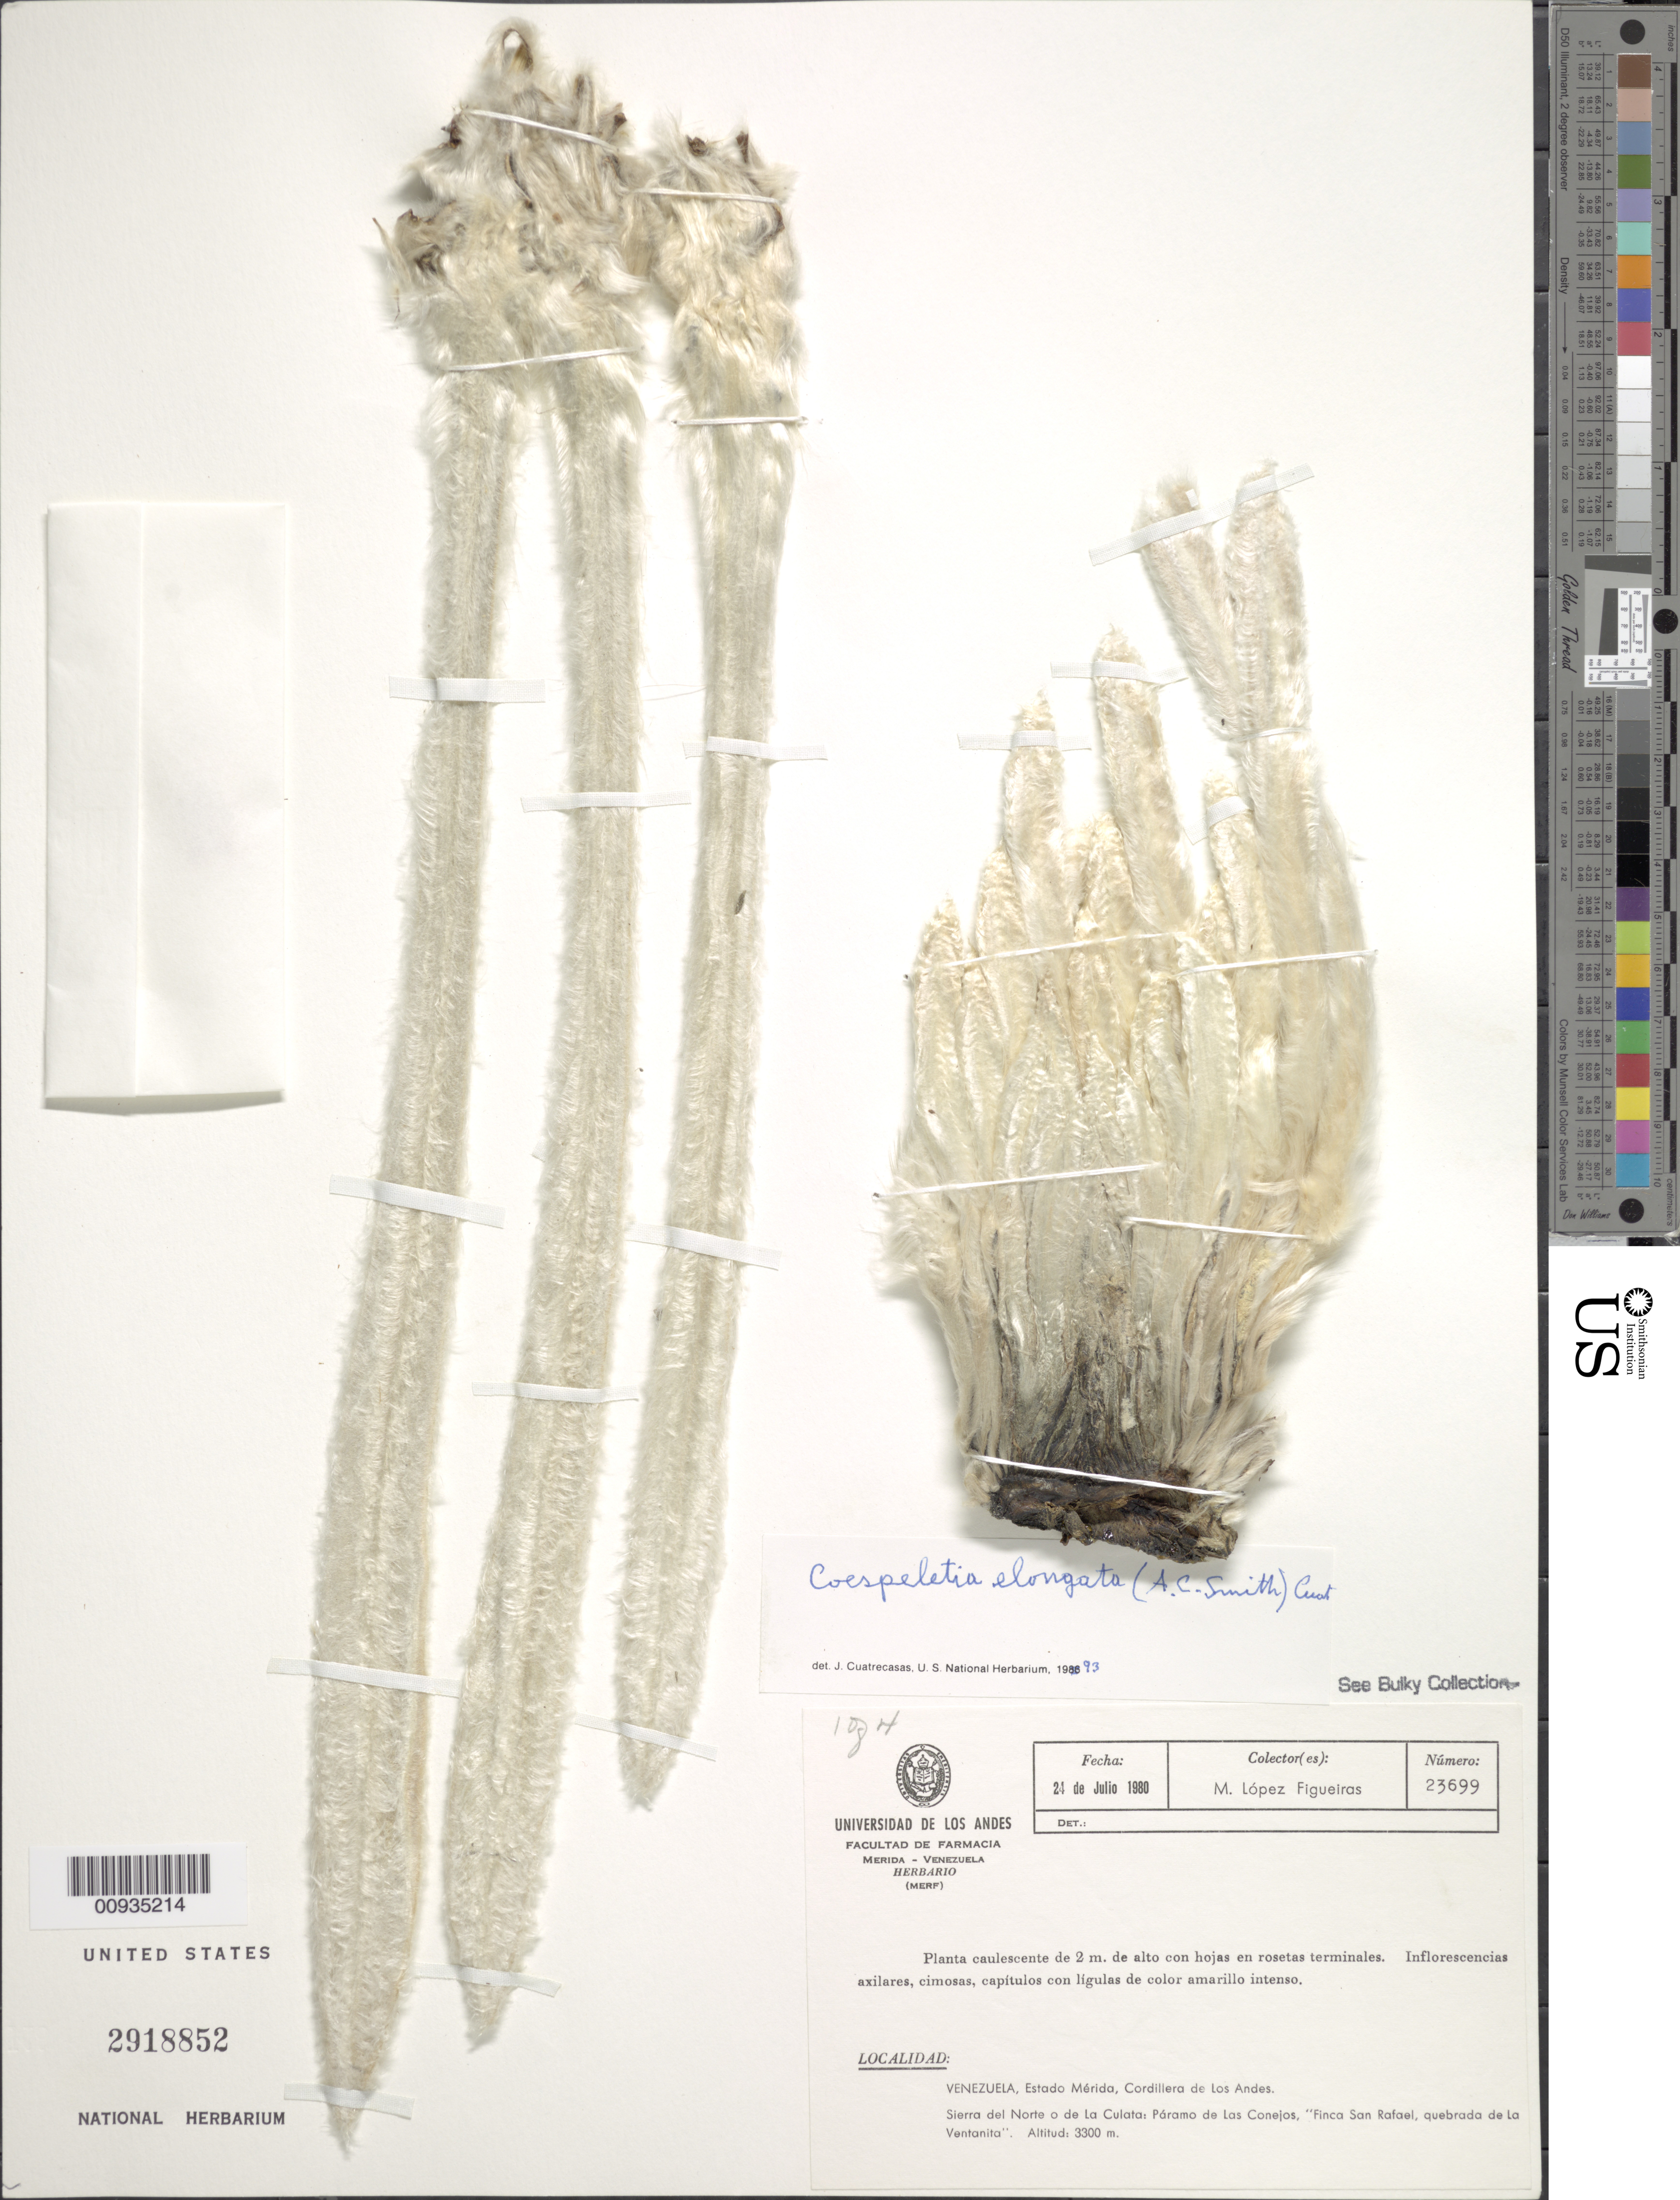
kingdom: Plantae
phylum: Tracheophyta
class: Magnoliopsida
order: Asterales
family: Asteraceae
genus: Coespeletia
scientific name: Coespeletia elongata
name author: (A.C. Sm.) Cuatrec.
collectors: M. López Figueiras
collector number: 23699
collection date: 1980-07-24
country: Venezuela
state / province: Mérida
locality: Páramo de Los Conejos. Sierra del Norte o de La Culata, "Finca San Rafael", quebrada de La Ventanita, Cordillera de los Andes.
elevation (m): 3300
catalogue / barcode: US 2918852